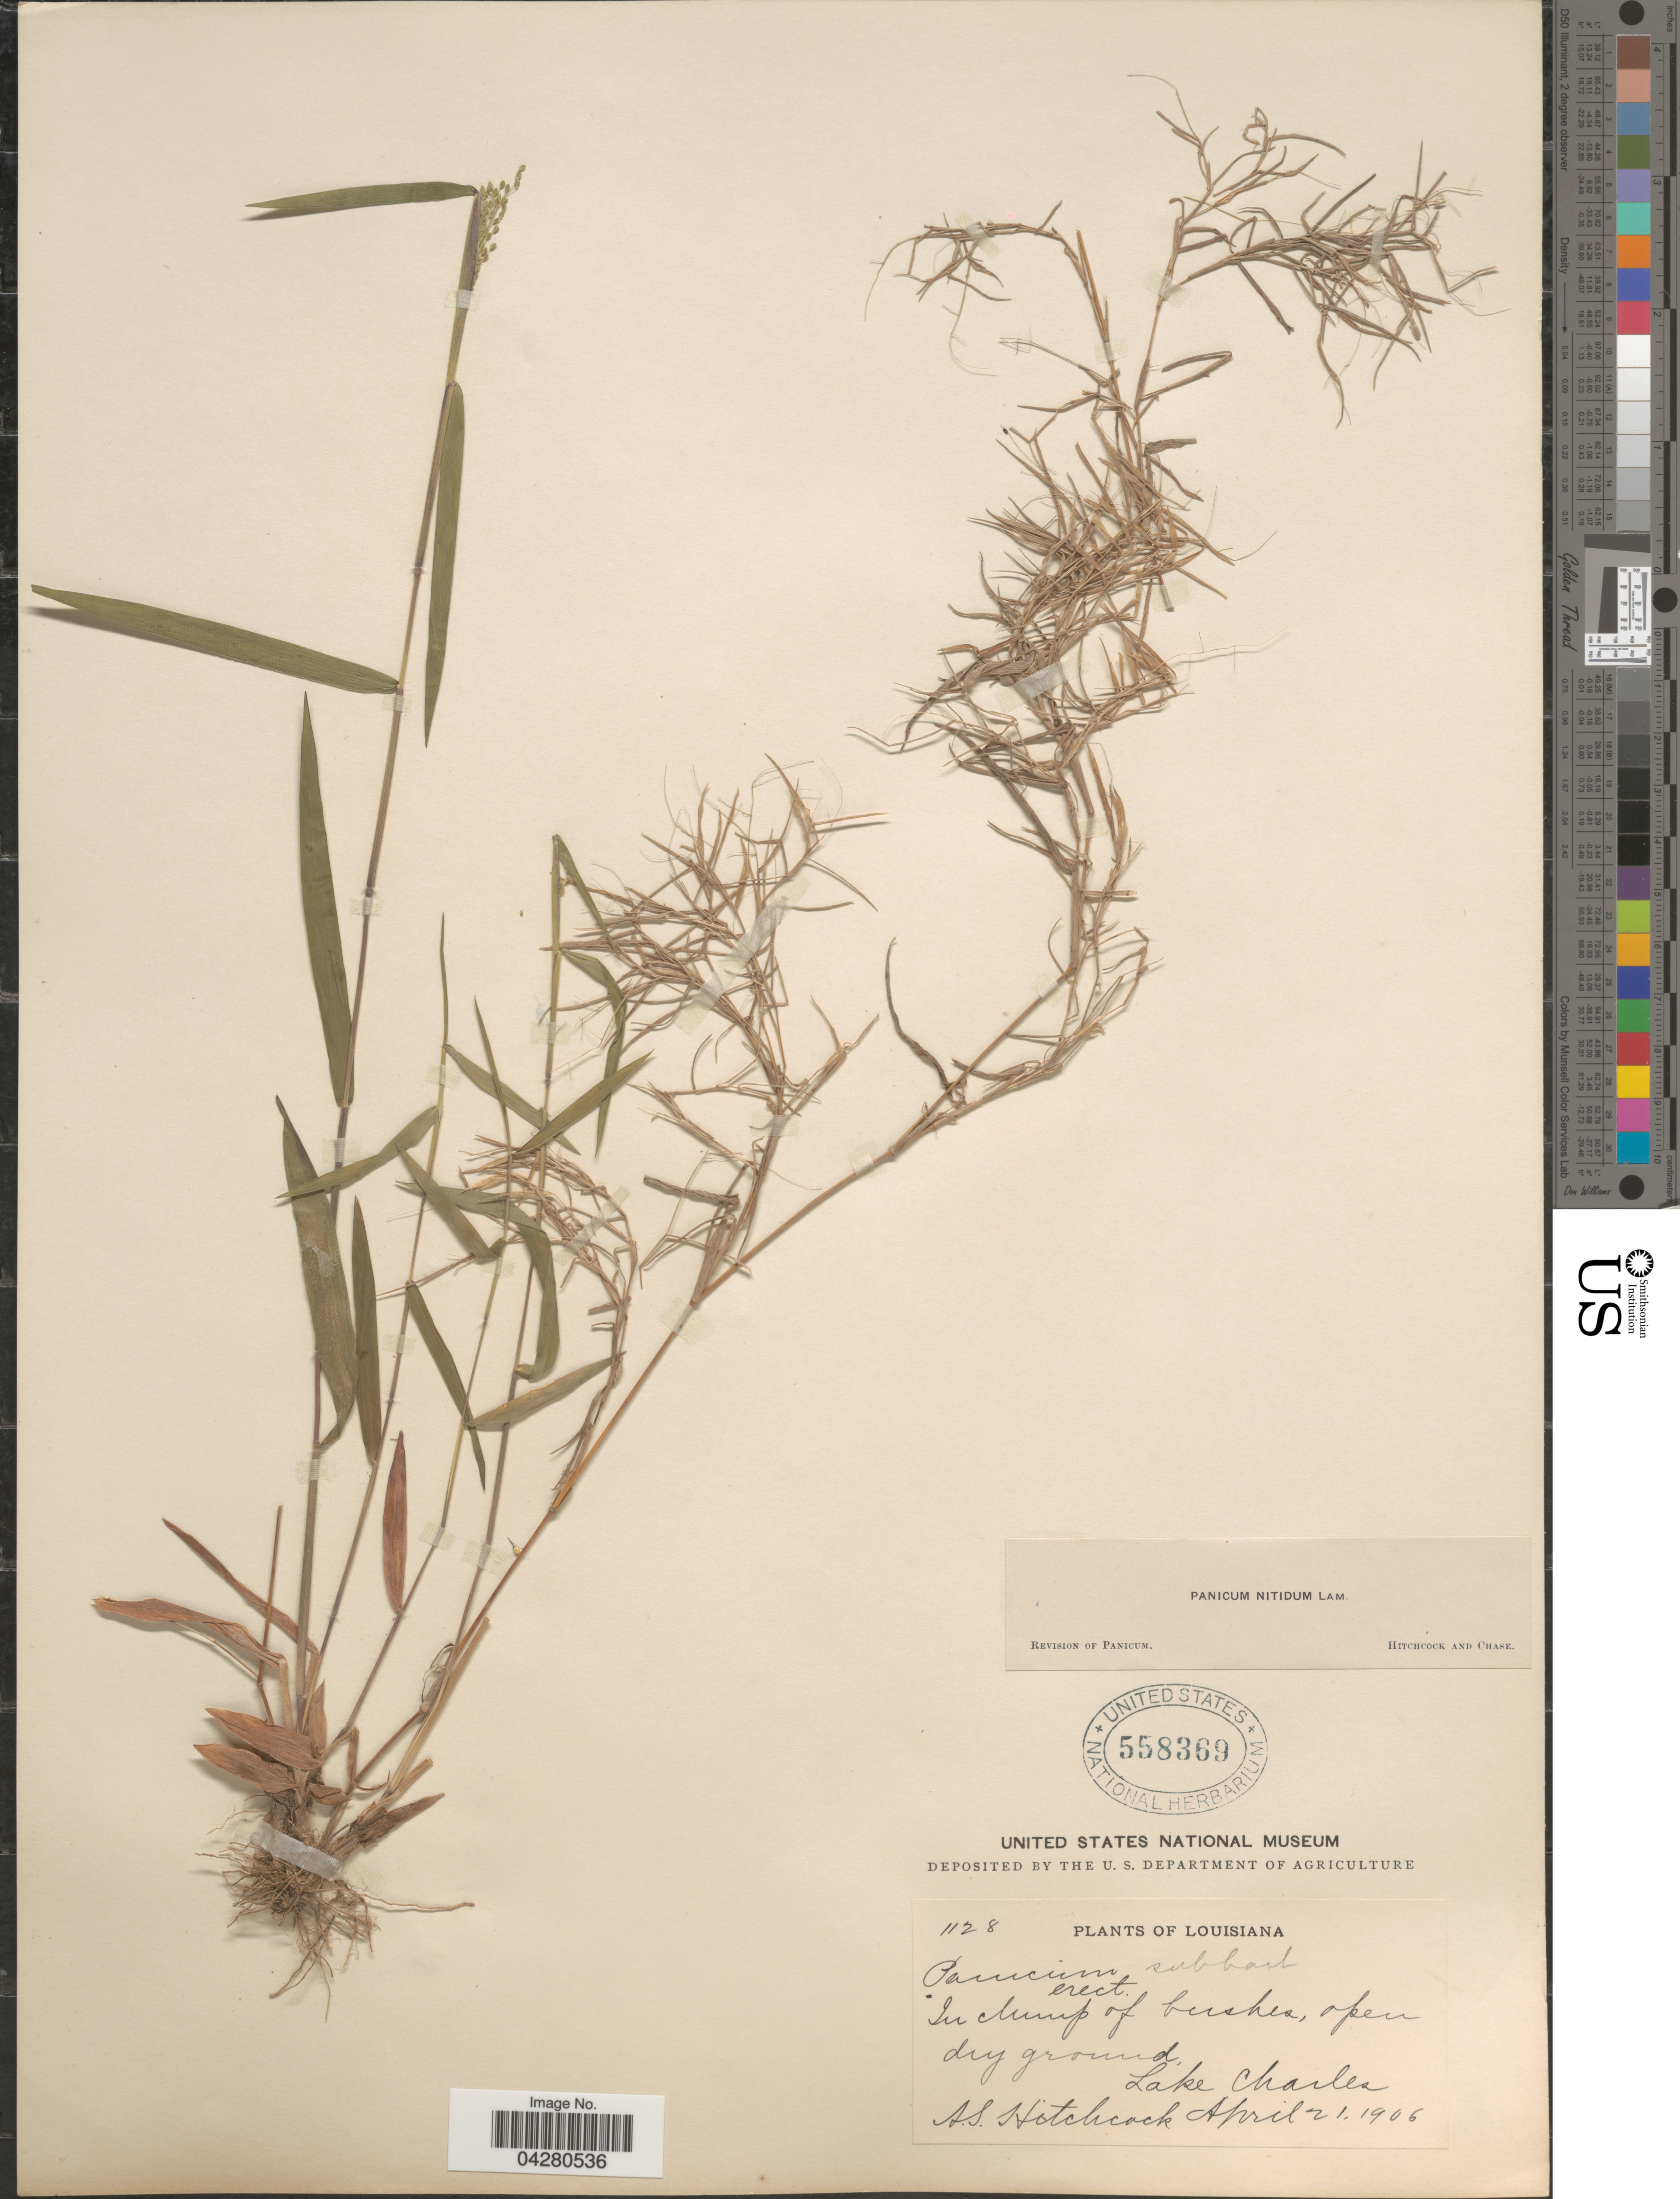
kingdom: Plantae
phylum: Tracheophyta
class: Liliopsida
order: Poales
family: Poaceae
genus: Dichanthelium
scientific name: Dichanthelium dichotomum var. dichotomum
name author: (L.) Gould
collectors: A. S. Hitchcock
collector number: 1128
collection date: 1906-04-21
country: United States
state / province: Louisiana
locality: In clump of bushes, open dry ground, Lake Charles.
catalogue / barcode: US 558369